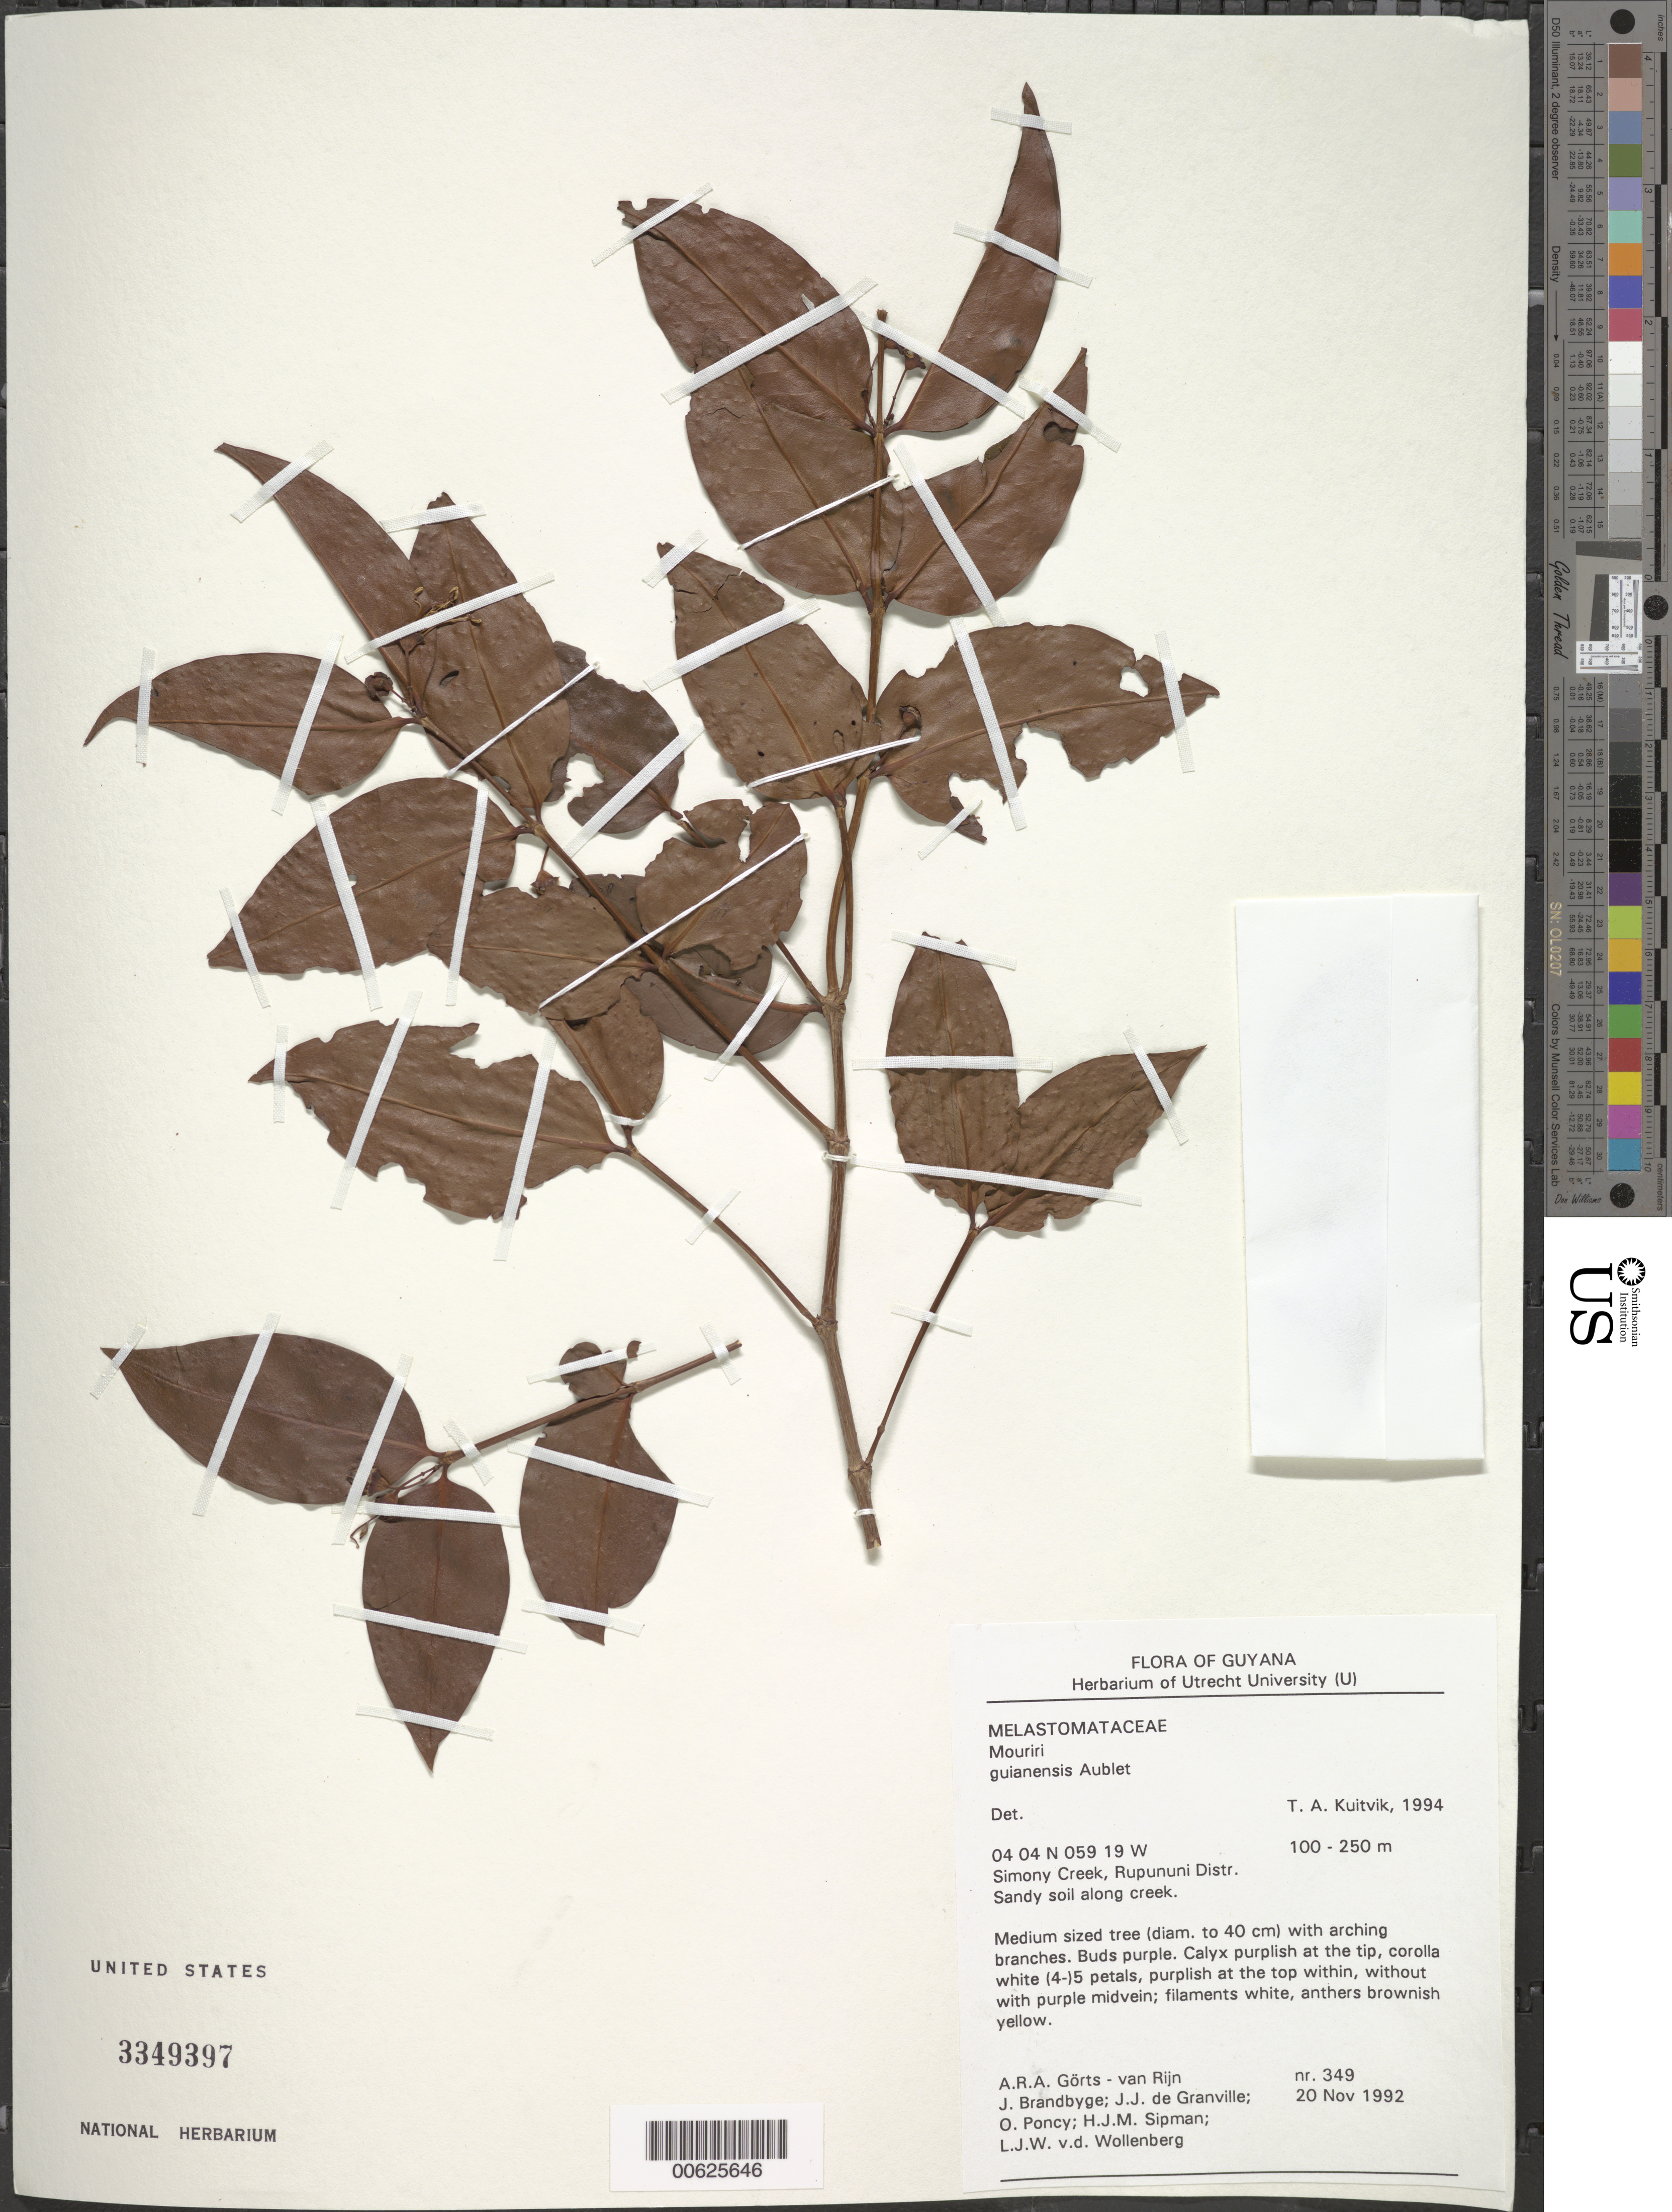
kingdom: Plantae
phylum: Tracheophyta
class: Magnoliopsida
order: Myrtales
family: Melastomataceae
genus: Mouriri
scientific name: Mouriri guianensis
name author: Aubl.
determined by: Kuitvik, T. A.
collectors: A. .R. A. Görts-van Rijn, J. Brandbyge, J.-J. de Granville, O. Poncy, H. J. M. Sipman & L. van der Wollenberg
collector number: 349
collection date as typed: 20-Nov-92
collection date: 1992-11-20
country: Guyana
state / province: U. Takutu-U. Essequibo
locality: Simony Creek, Rupununi Distr.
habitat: Sandy soil along creek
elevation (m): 100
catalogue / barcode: US 3349397